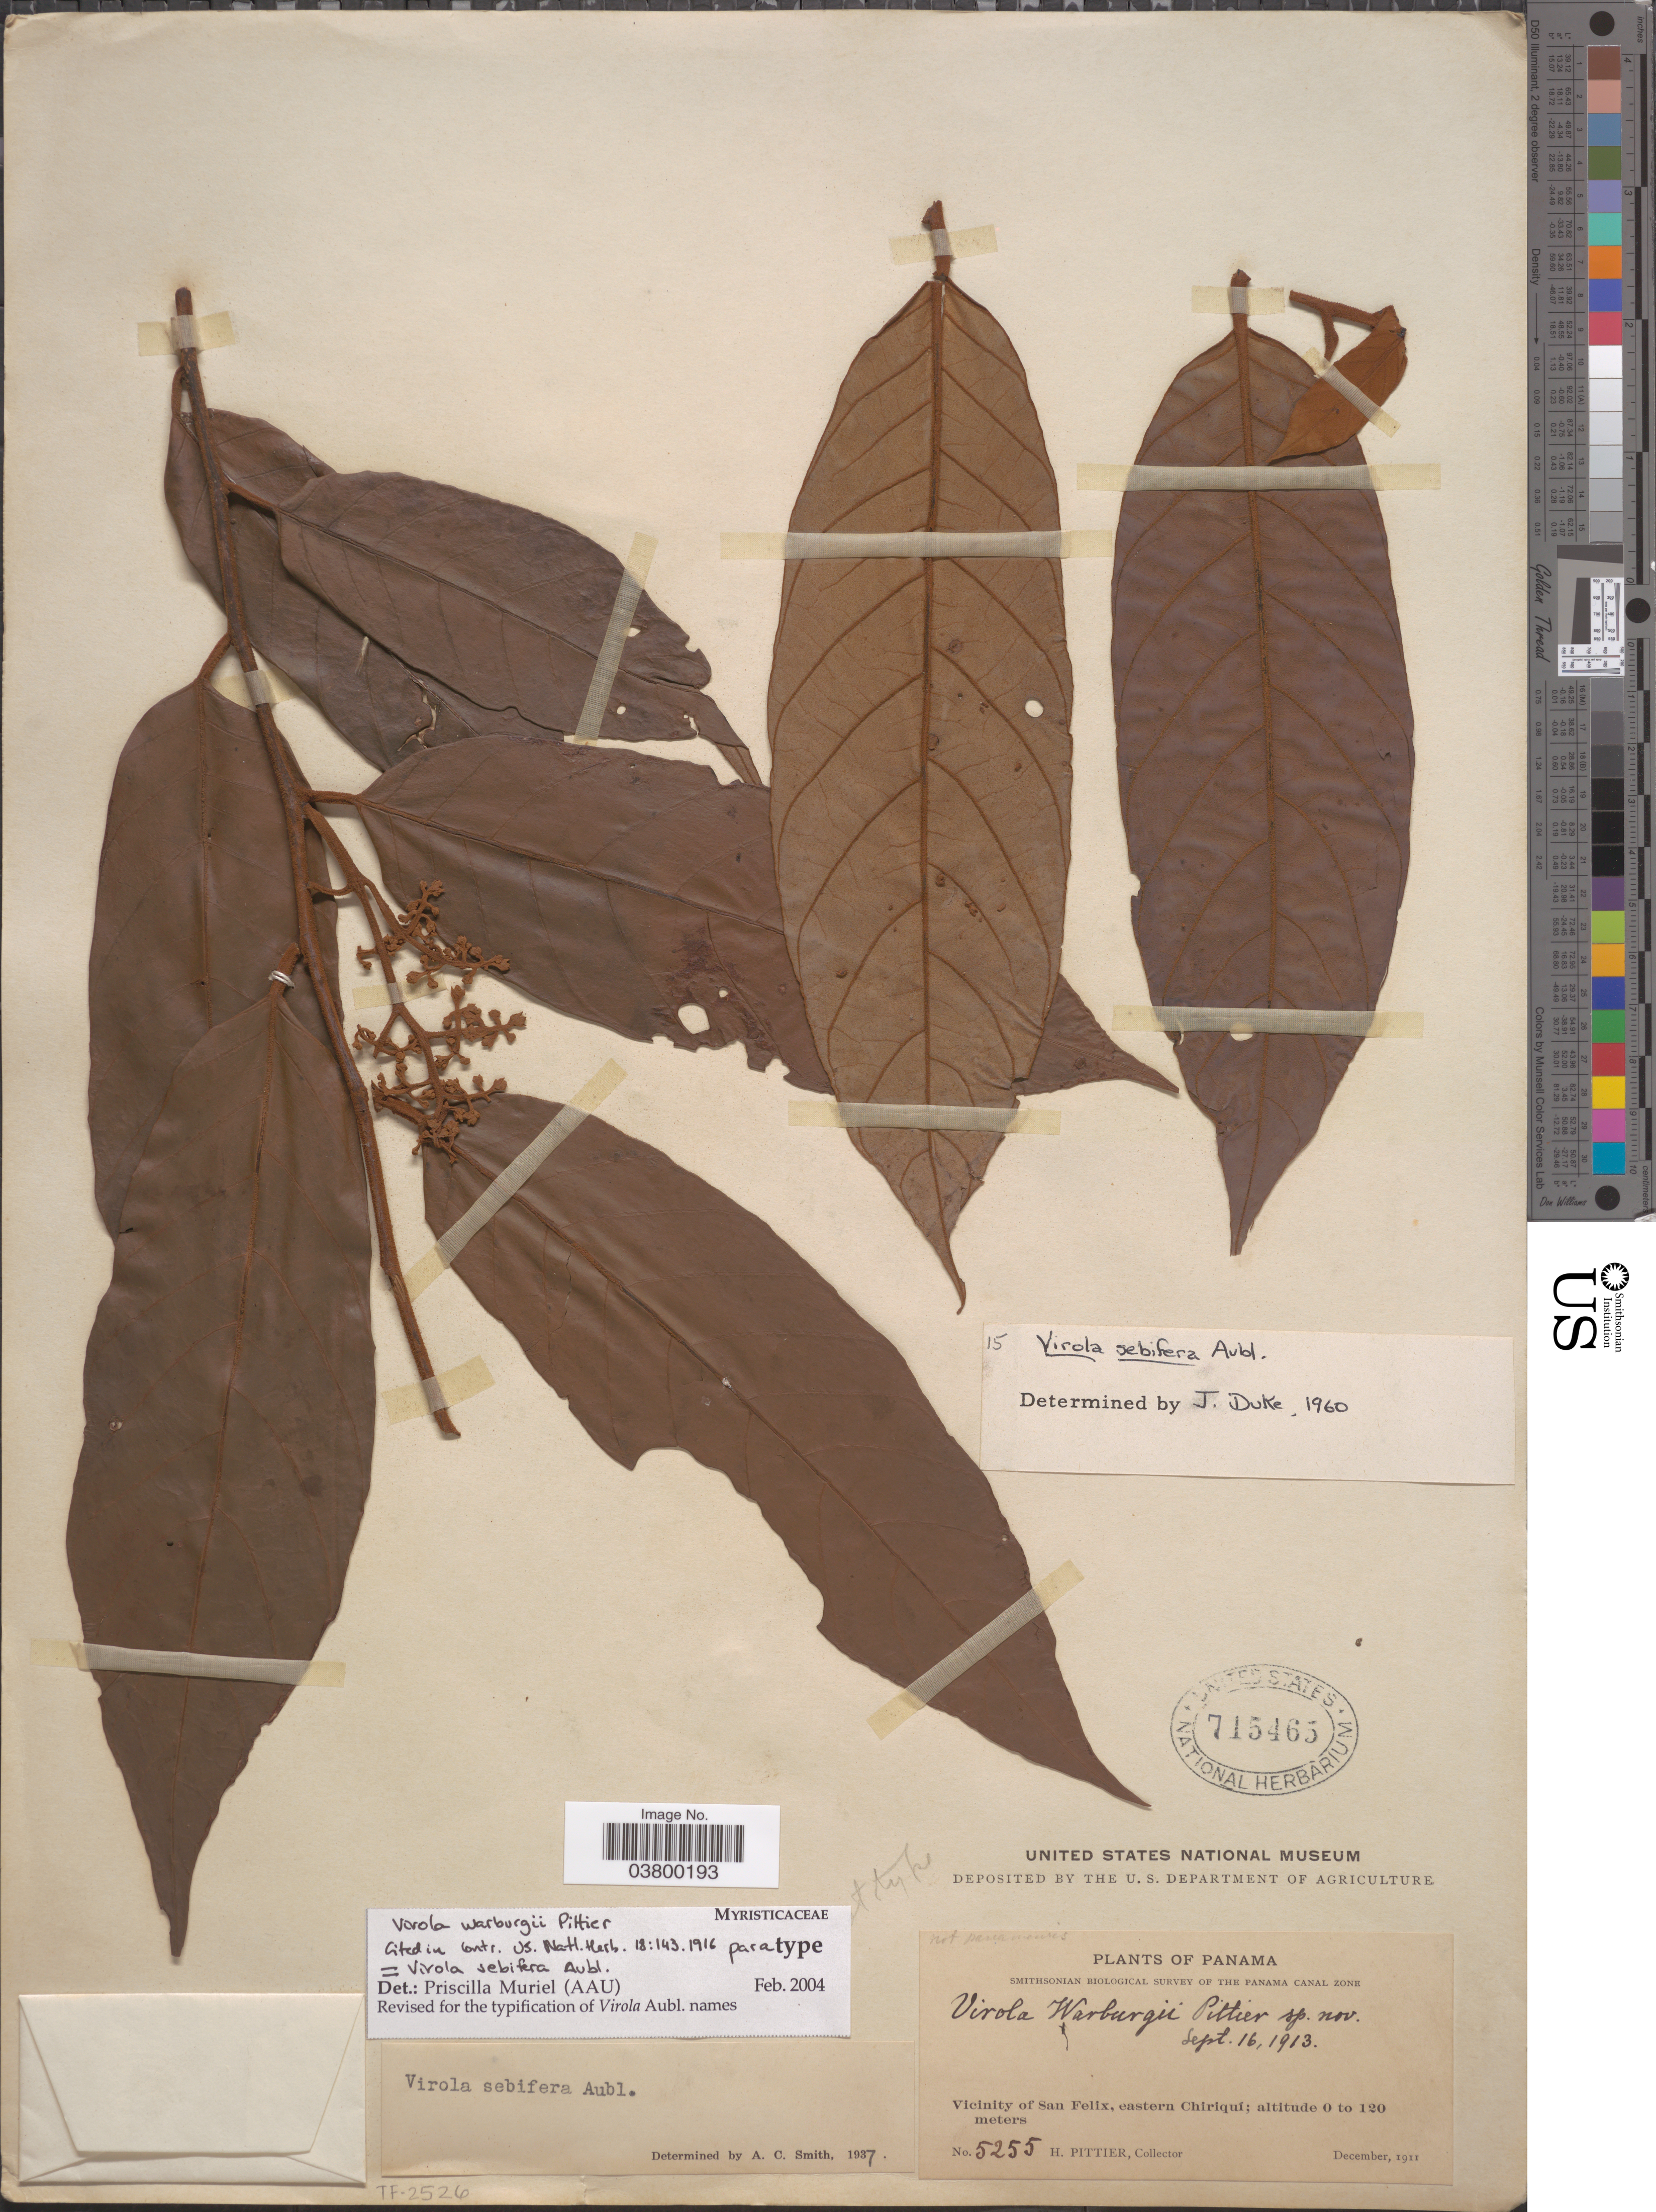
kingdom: Plantae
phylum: Tracheophyta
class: Magnoliopsida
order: Magnoliales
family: Myristicaceae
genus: Virola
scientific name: Virola sebifera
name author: Aubl.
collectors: H. F. Pittier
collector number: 5255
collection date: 1911-12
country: Panama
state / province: Chiriqui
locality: The Panama Canal Zone. Vicinity of San Felix, eastern Chiriquí.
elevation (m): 0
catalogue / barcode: US 715465